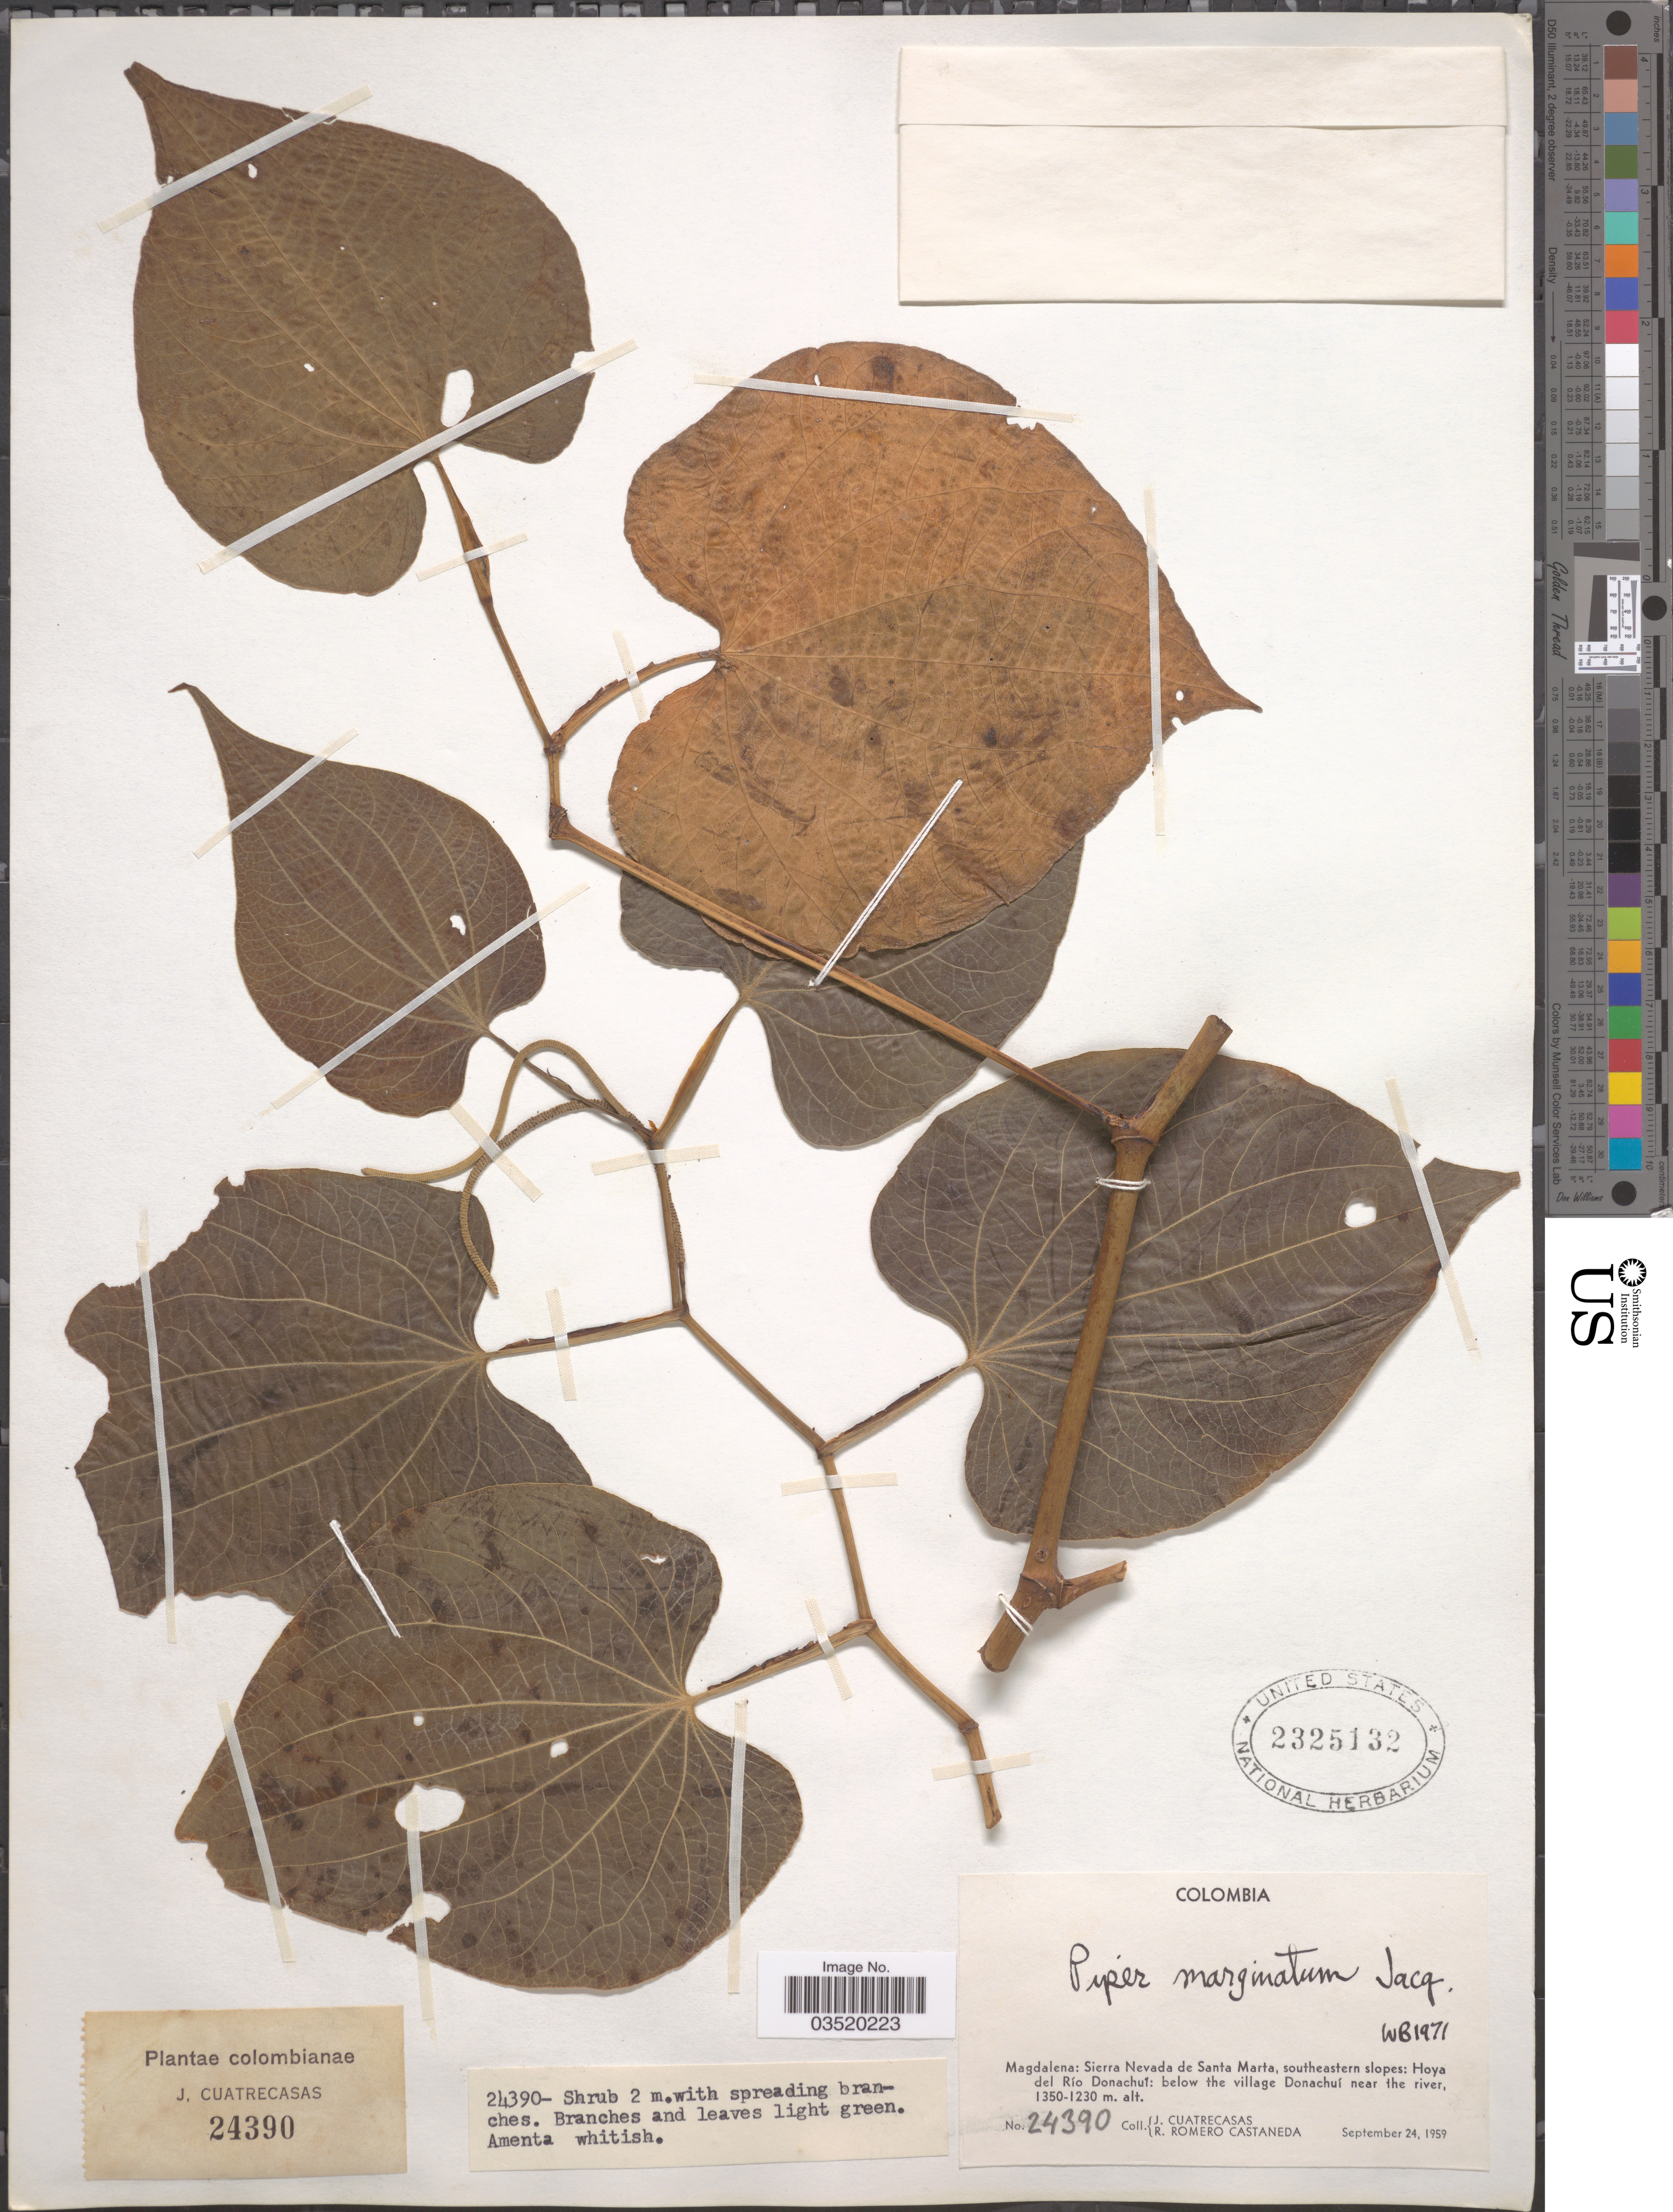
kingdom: Plantae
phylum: Tracheophyta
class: Magnoliopsida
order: Piperales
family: Piperaceae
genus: Piper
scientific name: Piper marginatum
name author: Jacq.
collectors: J. Cuatrecasas & R. Romero Castañeda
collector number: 24390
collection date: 1959-09-24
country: Colombia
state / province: Magdalena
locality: Sierra Nevada de Santa Marta, southeastern slopes: Hoya del Río Donachuí: below the village Donachuí near the river.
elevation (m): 1230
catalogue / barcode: US 2325132